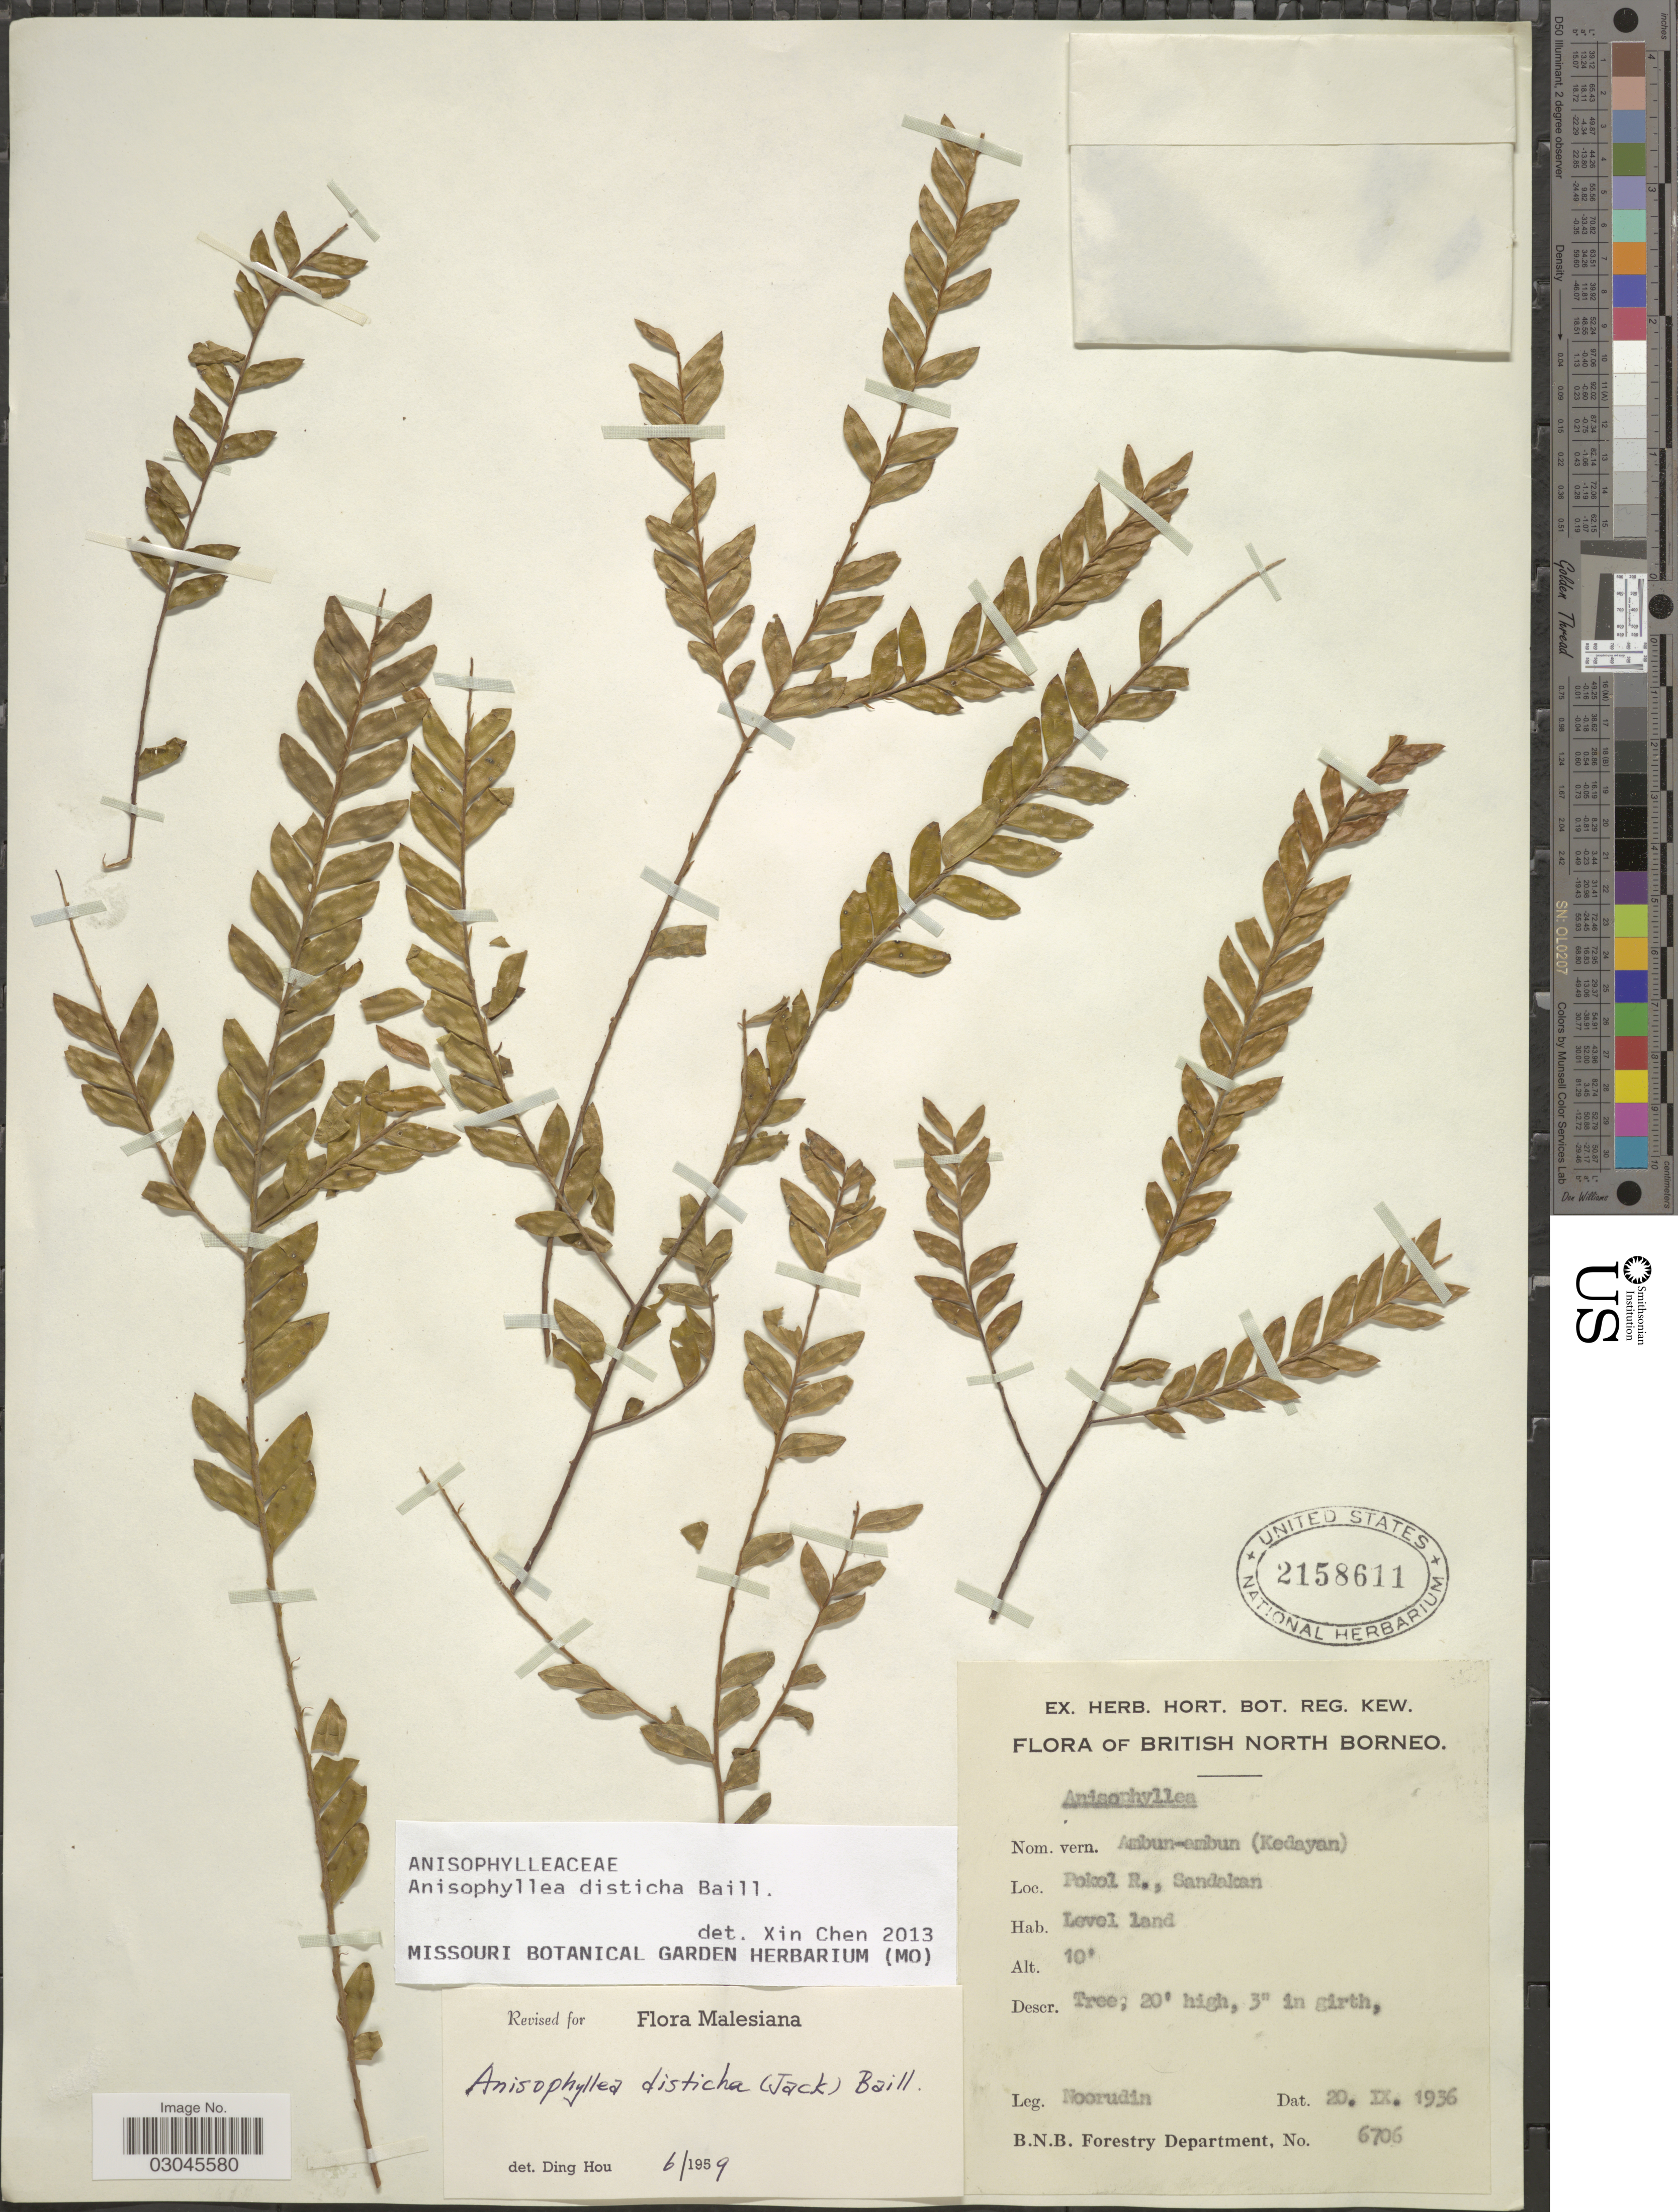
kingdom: Plantae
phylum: Tracheophyta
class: Magnoliopsida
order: Cucurbitales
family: Anisophylleaceae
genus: Anisophyllea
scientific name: Anisophyllea disticha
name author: (Jack) Baill.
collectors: Noorudin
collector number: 6706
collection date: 1936-09-20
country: Malaysia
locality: British North Borneo. Pokol R., Sandakan.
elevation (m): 3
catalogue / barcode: US 2158611